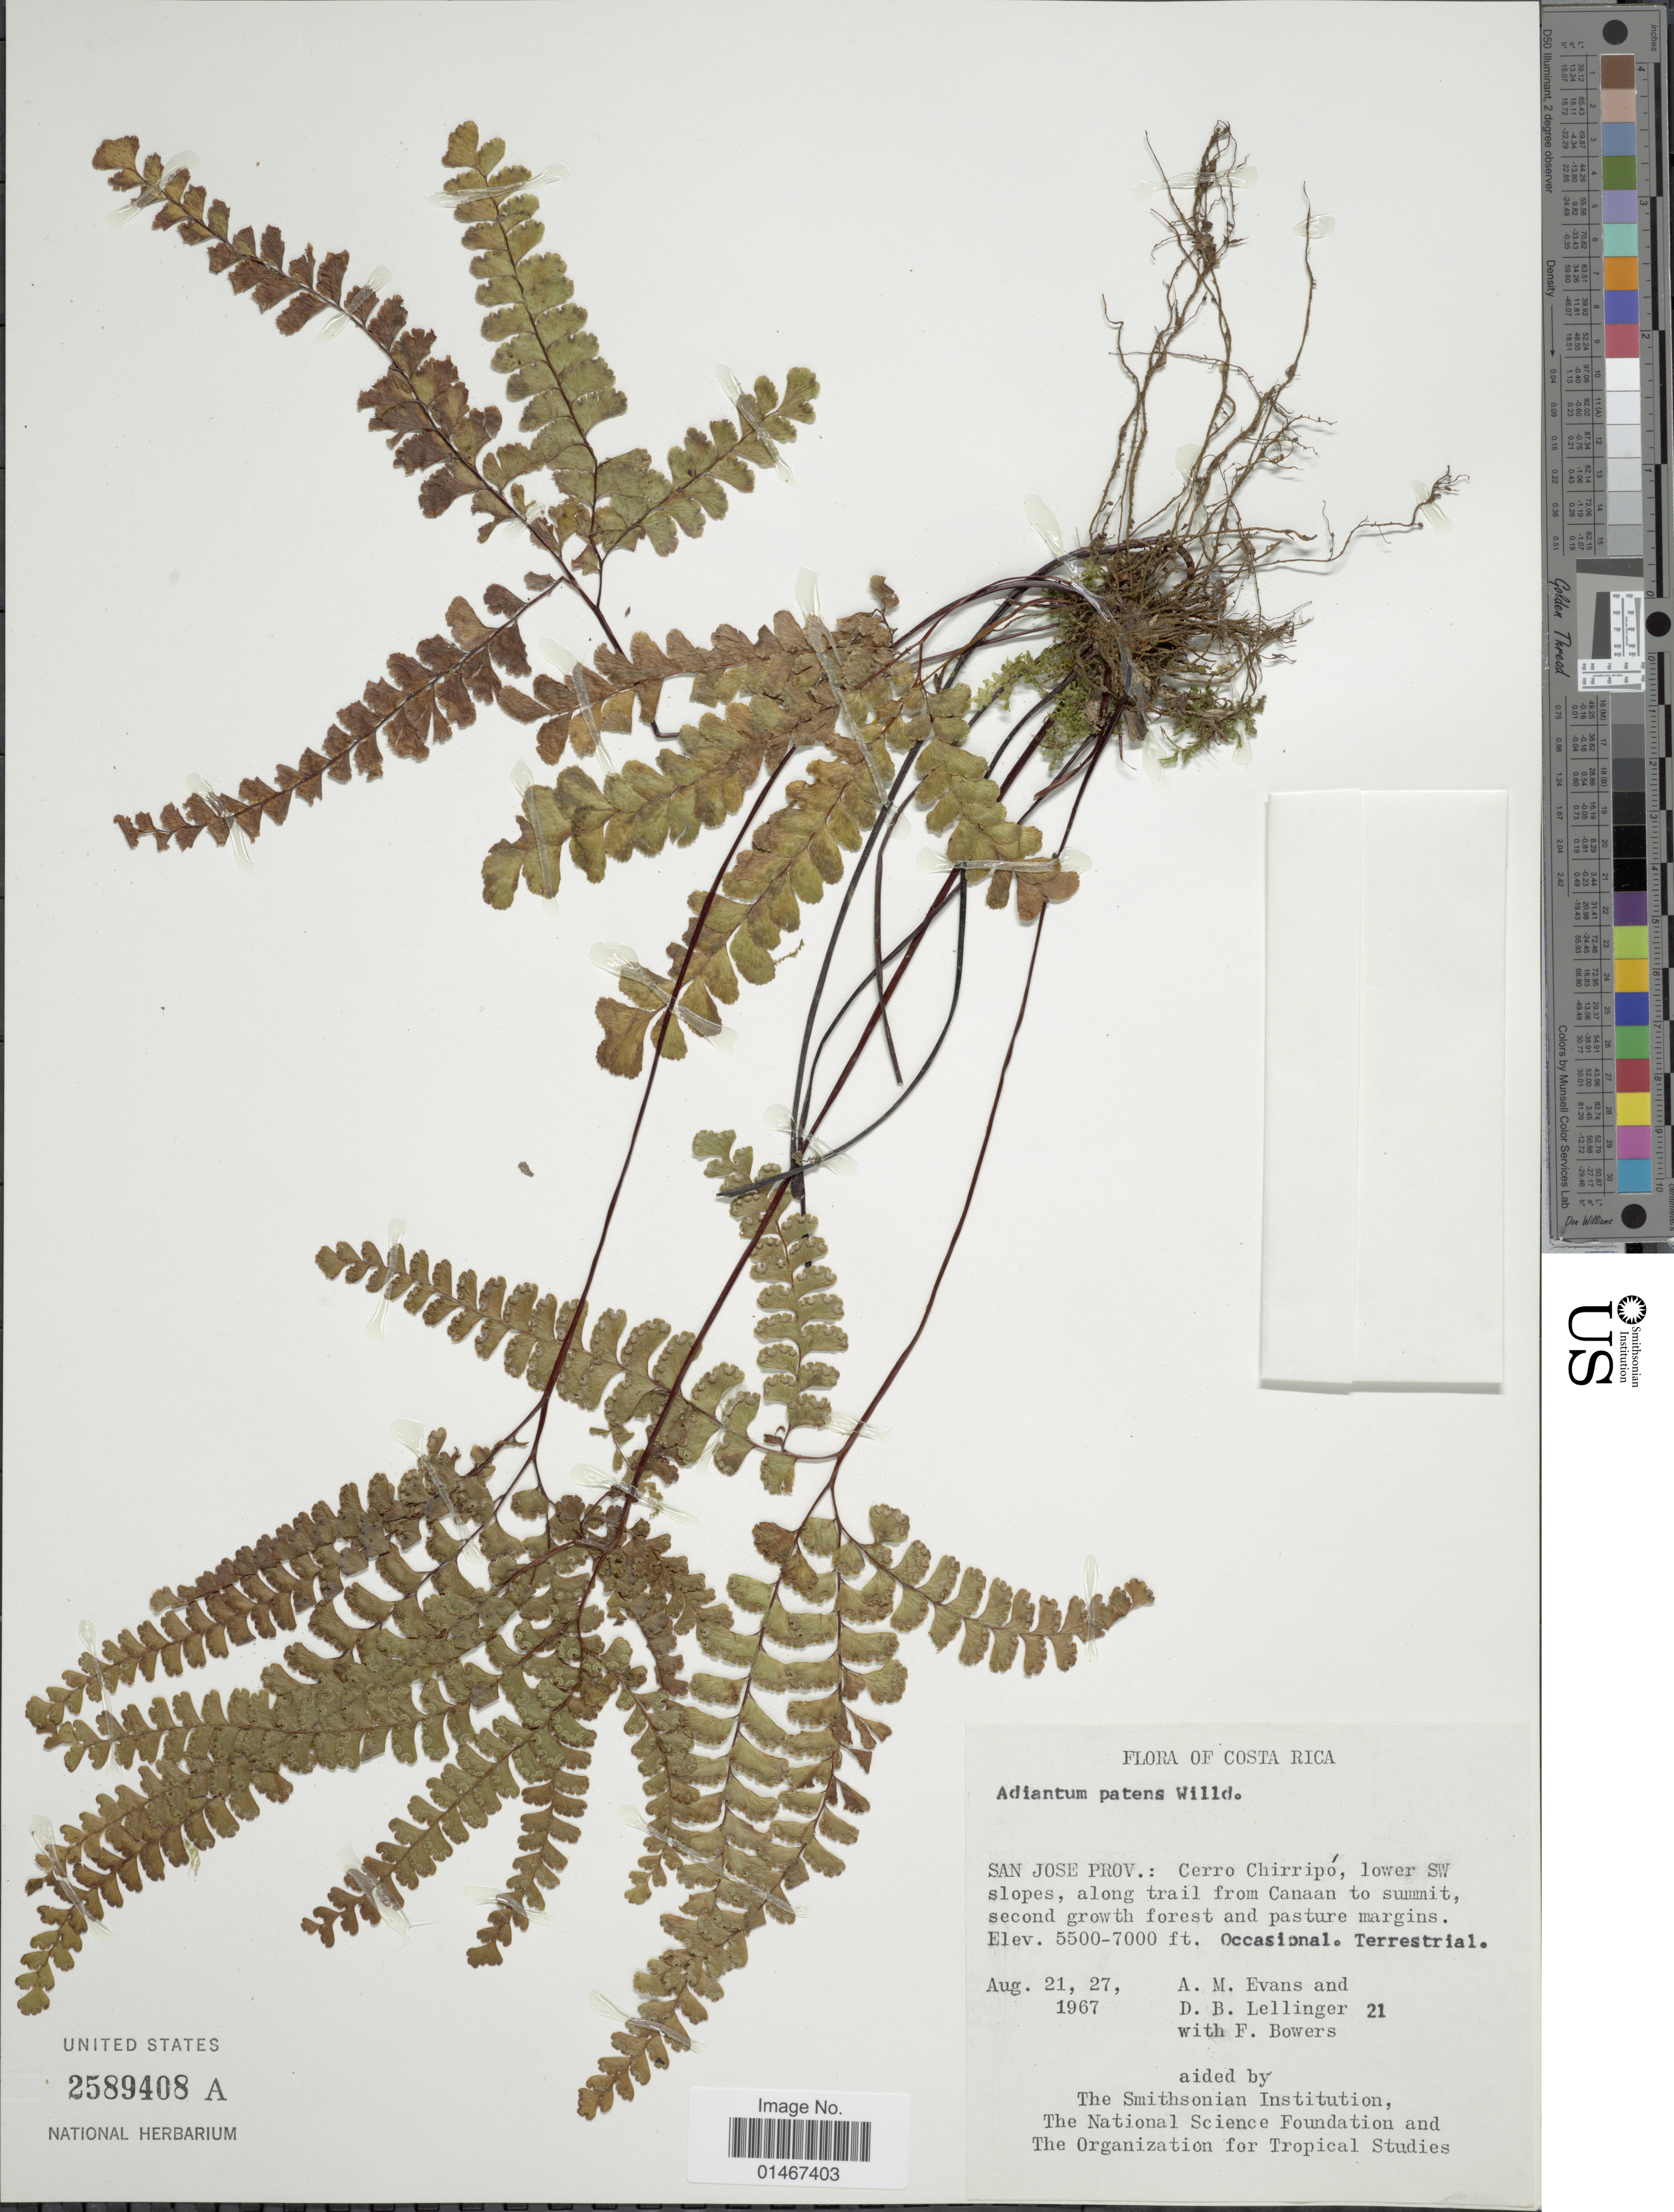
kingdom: Plantae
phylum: Tracheophyta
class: Polypodiopsida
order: Polypodiales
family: Pteridaceae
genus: Adiantum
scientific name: Adiantum patens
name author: Willd.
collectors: A. M. Evans, D. B. Lellinger & F. Bowers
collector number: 21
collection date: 1967-08-21/1967-08-27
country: Costa Rica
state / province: San José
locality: San Jose Prov.: Cerro Chirripo, lower SW slopes, along trail from Canaan to summit.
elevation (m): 1676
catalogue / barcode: US 2589408A